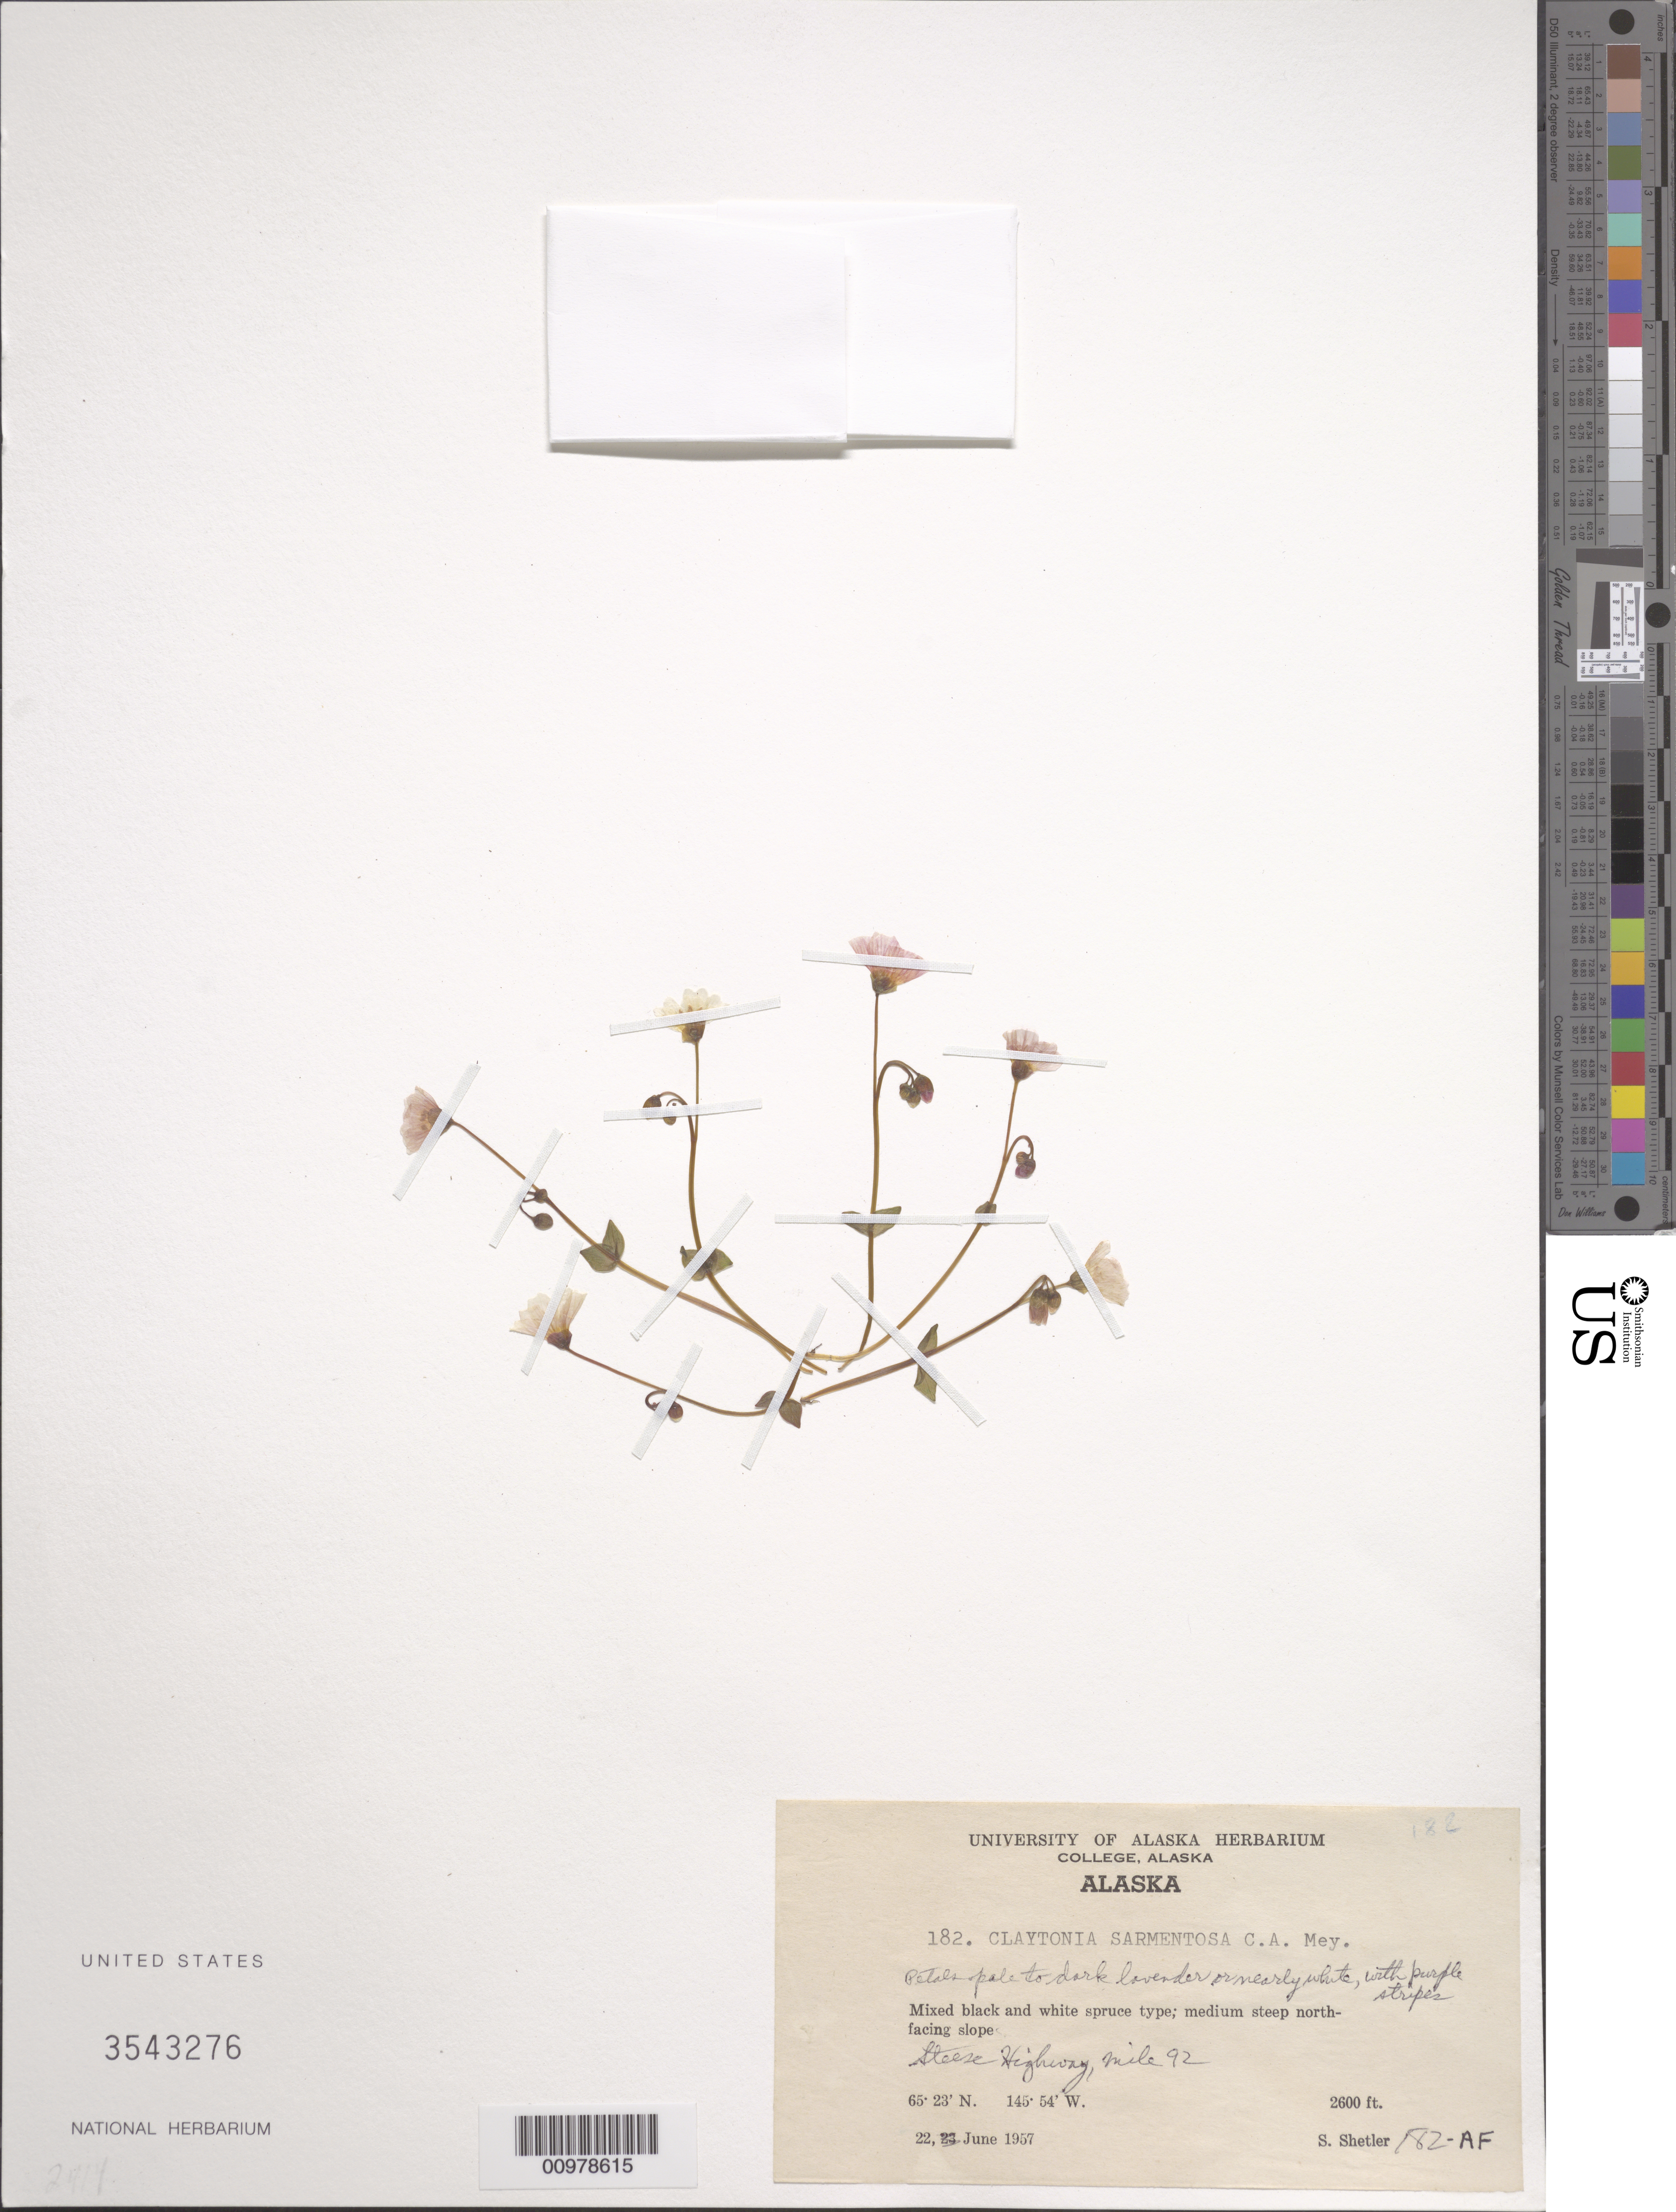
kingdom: Plantae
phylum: Tracheophyta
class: Magnoliopsida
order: Caryophyllales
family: Montiaceae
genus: Claytonia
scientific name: Claytonia sarmentosa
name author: C.A. Mey.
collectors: S. Shetler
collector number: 182-AF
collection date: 1957-06-22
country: United States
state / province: Alaska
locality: Steese Highway, Mile 92.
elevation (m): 792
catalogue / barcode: US 3543276